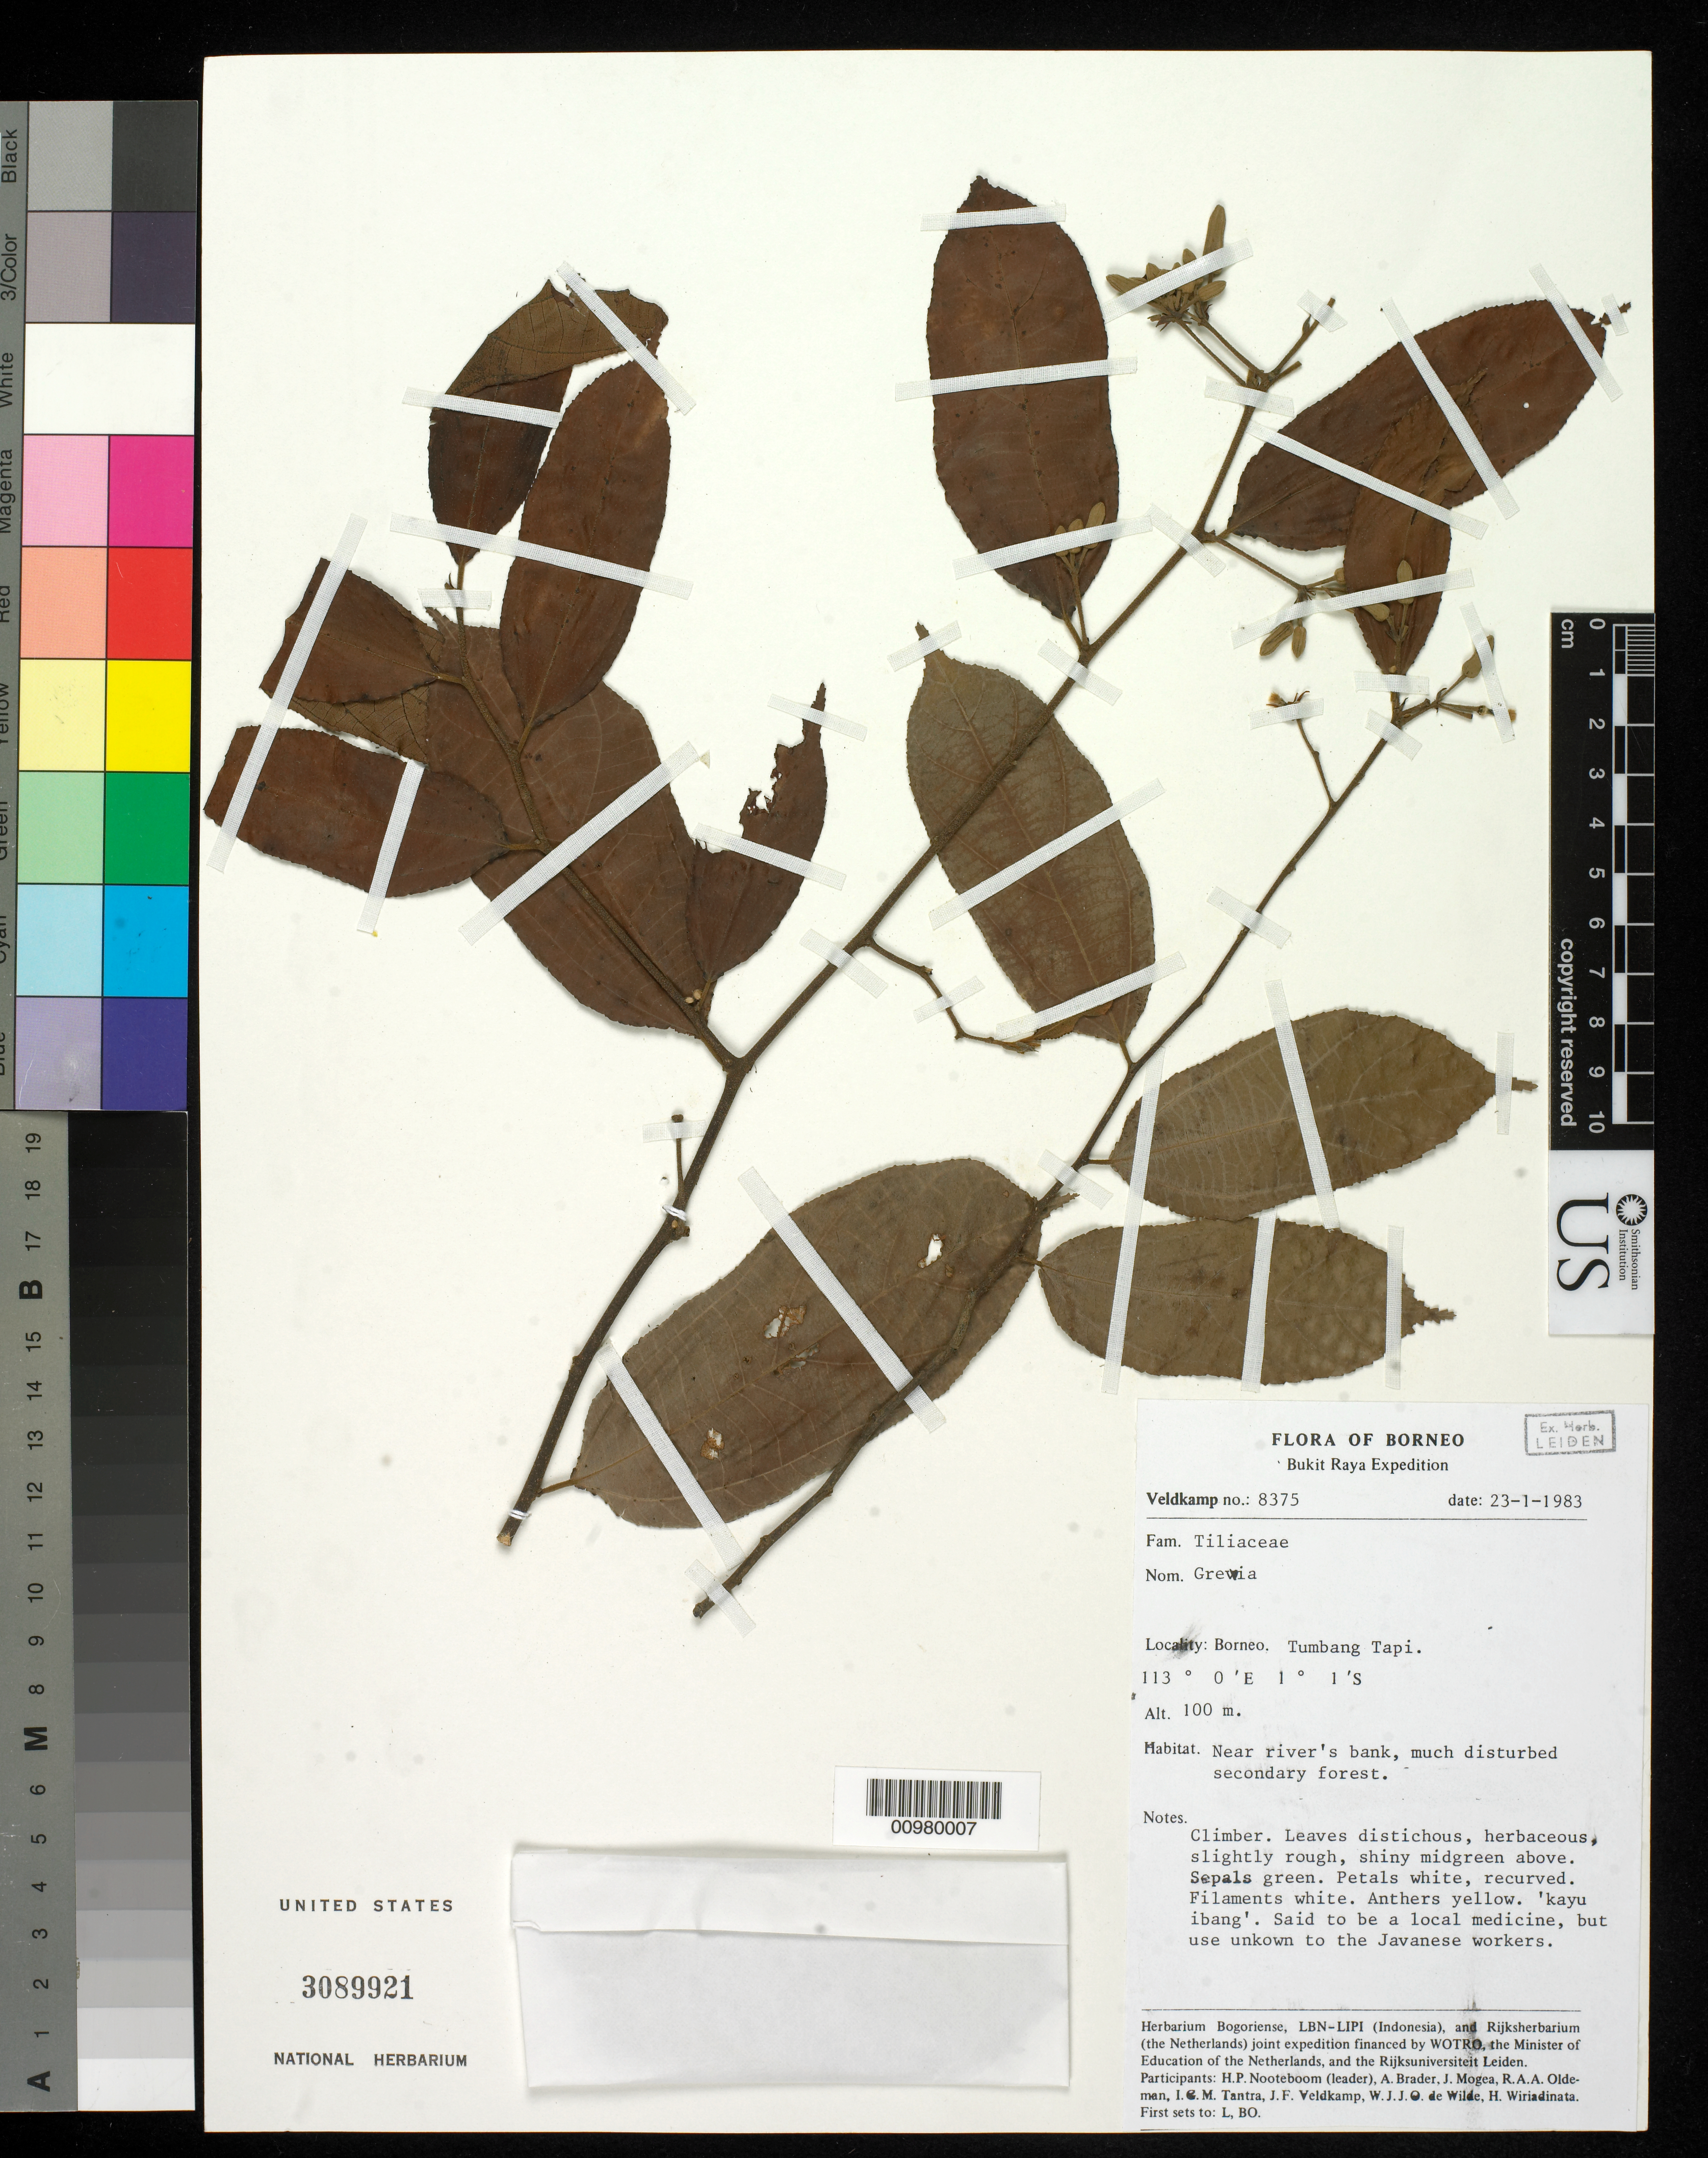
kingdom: Plantae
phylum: Tracheophyta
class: Magnoliopsida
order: Malvales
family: Malvaceae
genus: Grewia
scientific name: Grewia sp.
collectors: J. F. Veldkamp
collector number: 8375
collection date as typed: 23 Jan 1983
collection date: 1983-01-23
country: Indonesia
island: Borneo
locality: Tumbang Tapi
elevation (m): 100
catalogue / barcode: US 3089921